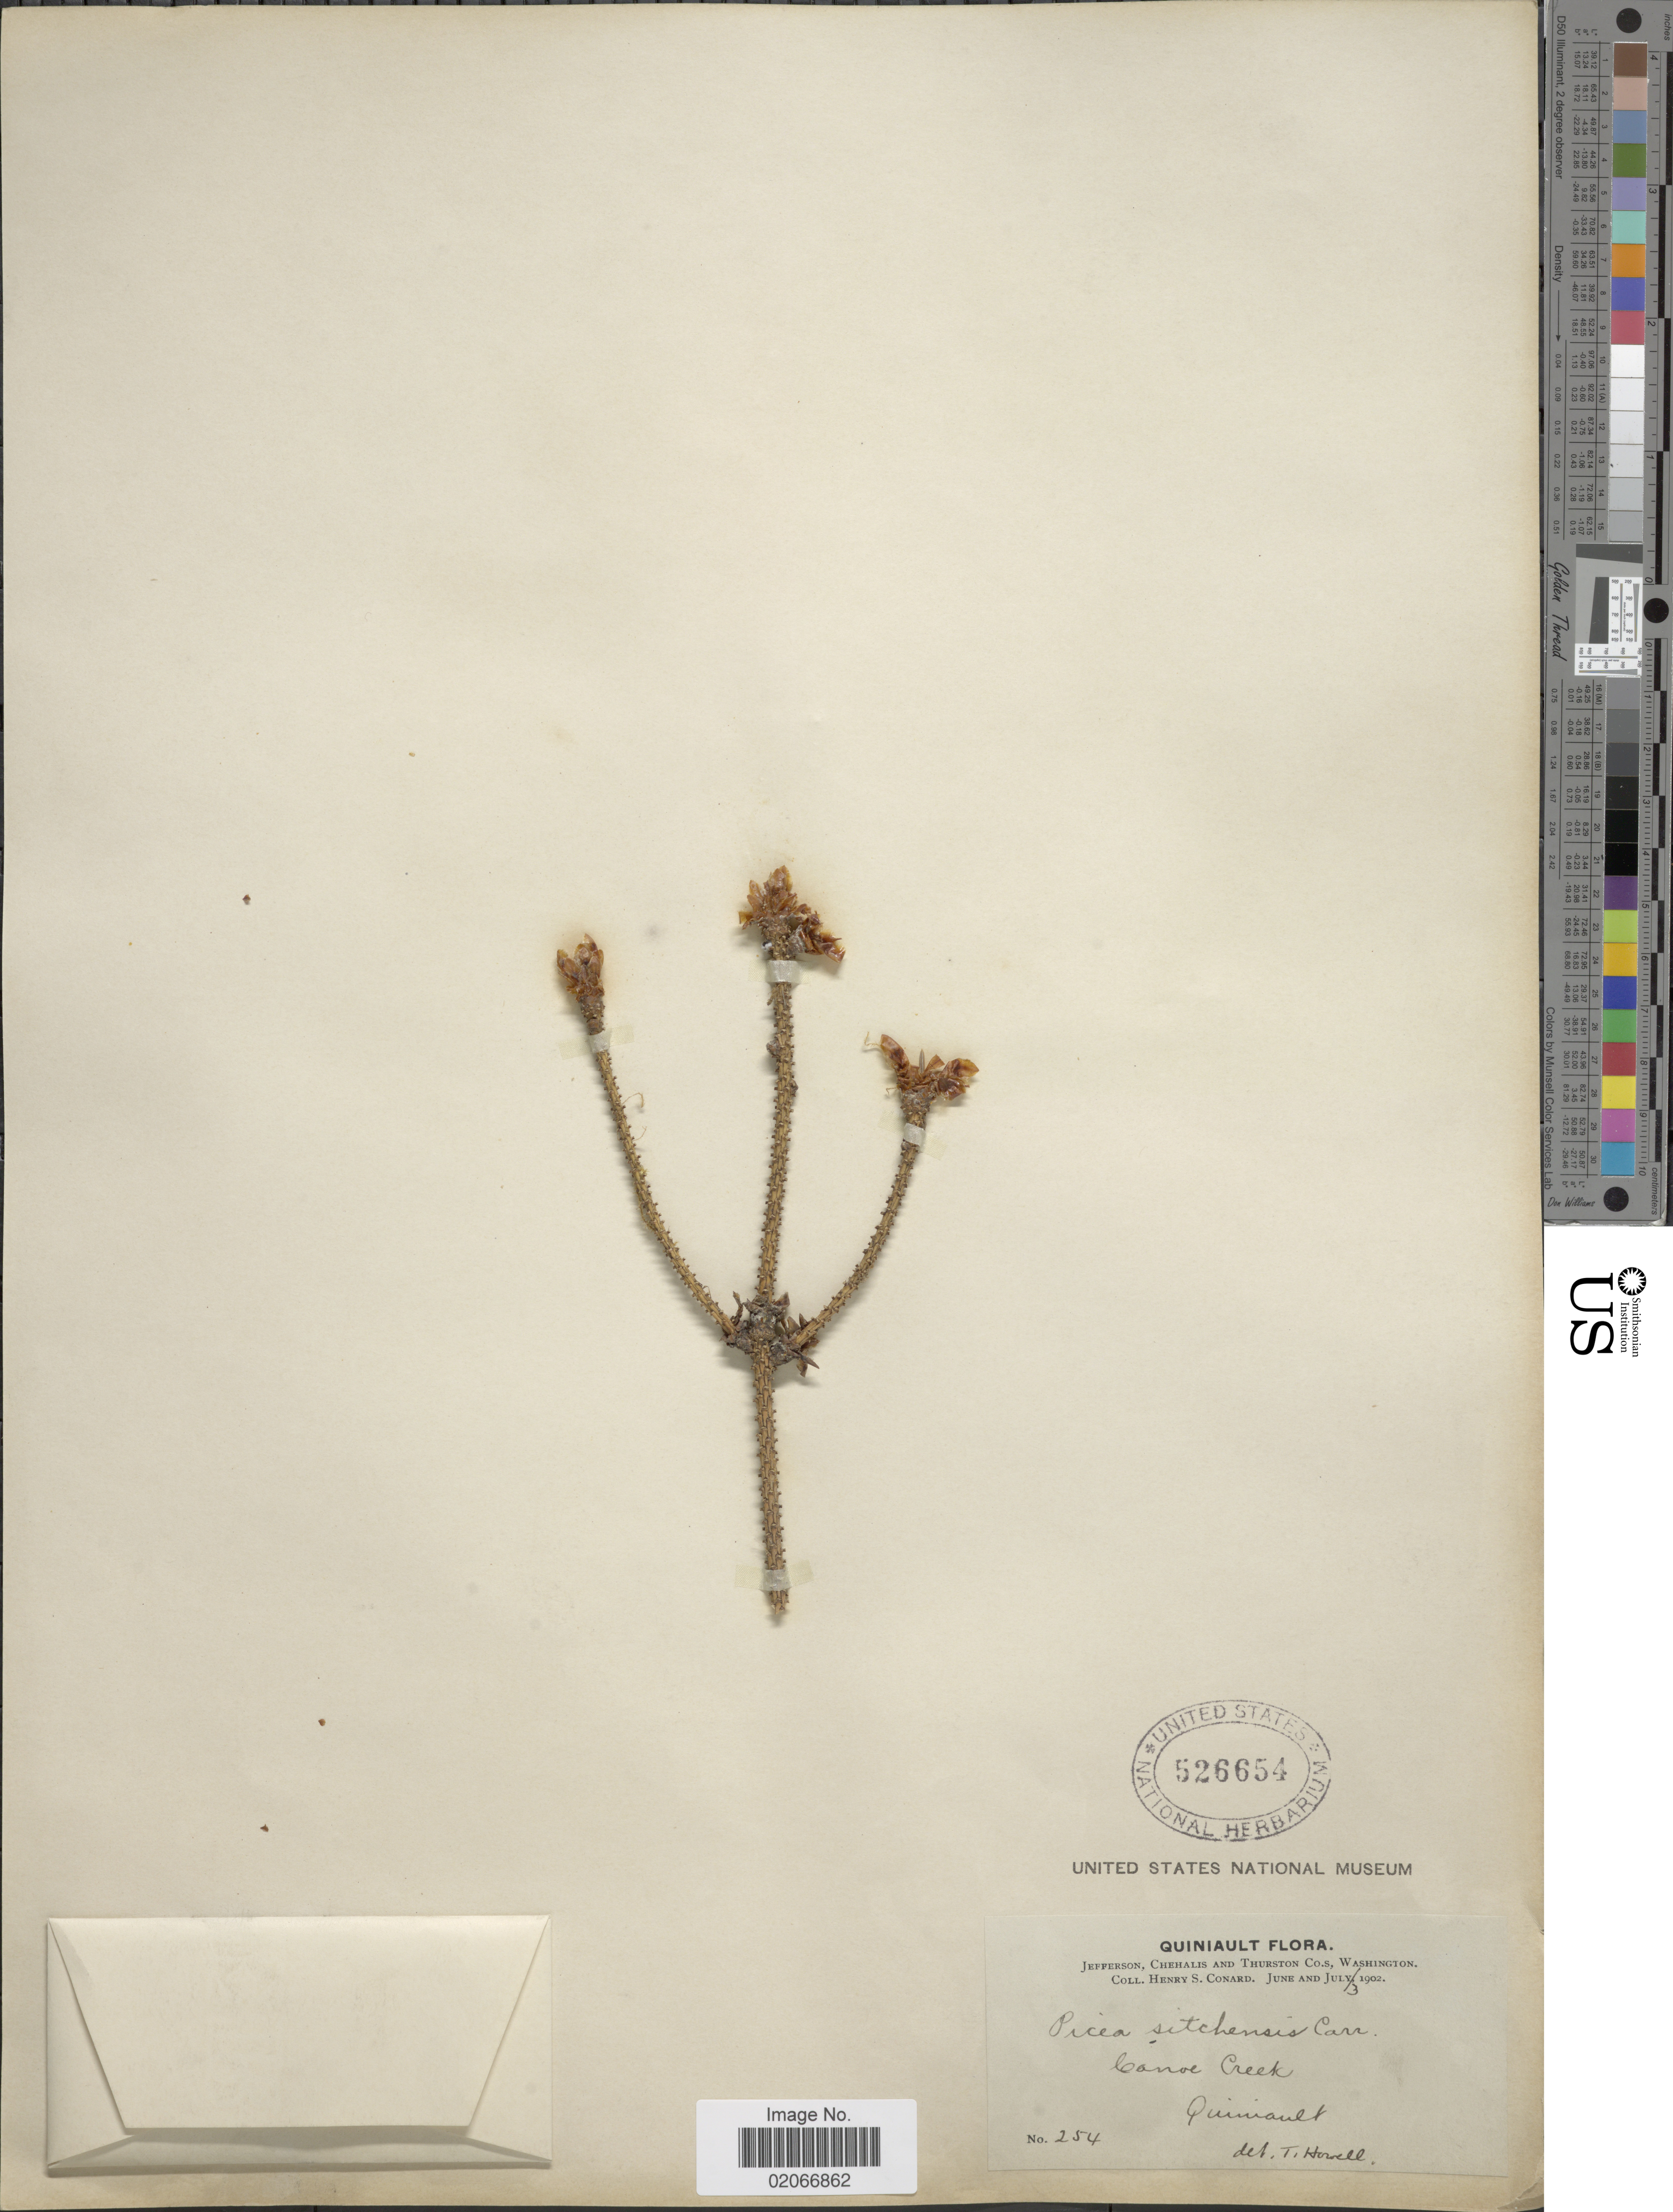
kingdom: Plantae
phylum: Tracheophyta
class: Pinopsida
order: Pinales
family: Pinaceae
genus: Picea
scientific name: Picea sitchensis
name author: (Bong.) Carrière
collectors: H. S. Conard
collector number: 254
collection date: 1902-06/1902-07-03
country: United States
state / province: Washington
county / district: Thurston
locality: Quiniault. Jefferson, Chehalis and Thurston Co.s. Canoe Creek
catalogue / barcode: US 526654